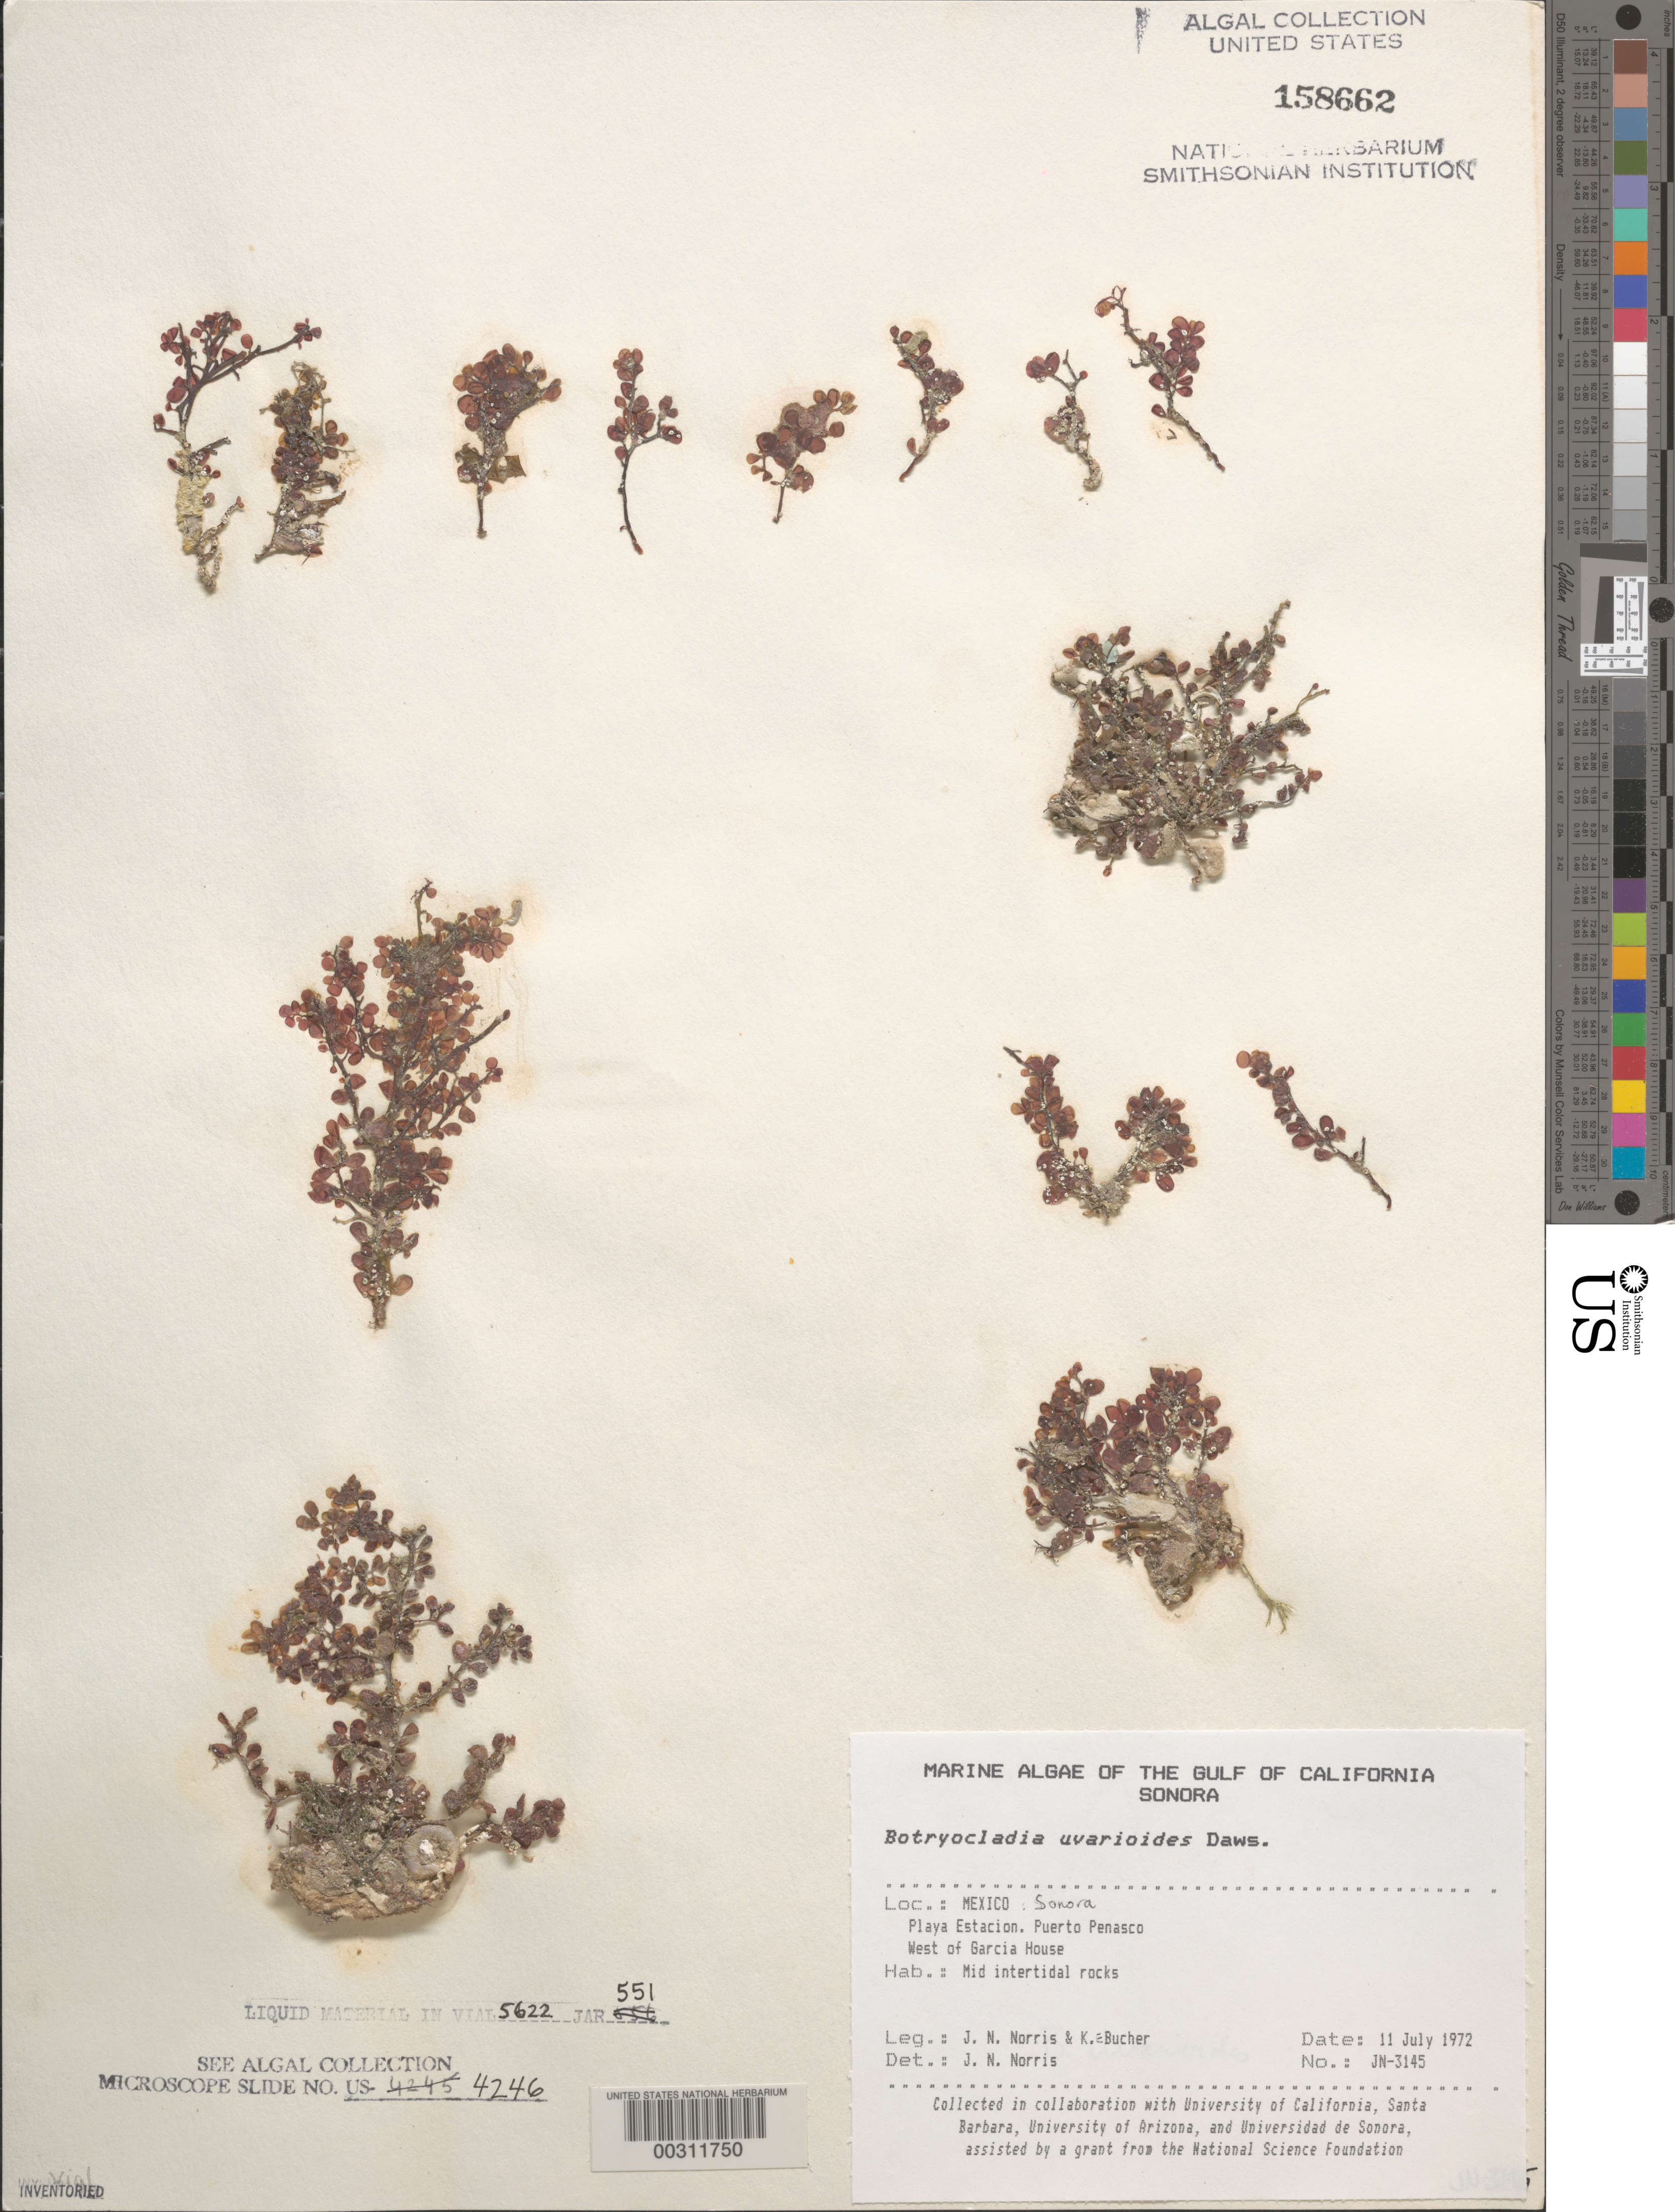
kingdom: Plantae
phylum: Rhodophyta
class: Florideophyceae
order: Rhodymeniales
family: Rhodymeniaceae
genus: Botryocladia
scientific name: Botryocladia uvarioides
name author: E.Y. Dawson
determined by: Norris, James N.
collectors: J. N. Norris & K. E. Bucher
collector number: JN-3145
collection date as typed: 11 Jul 1972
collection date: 1972-07-11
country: Mexico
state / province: Sonora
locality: Playa Estacion, Puerto Penasco, west of Garcia House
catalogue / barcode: US 158662